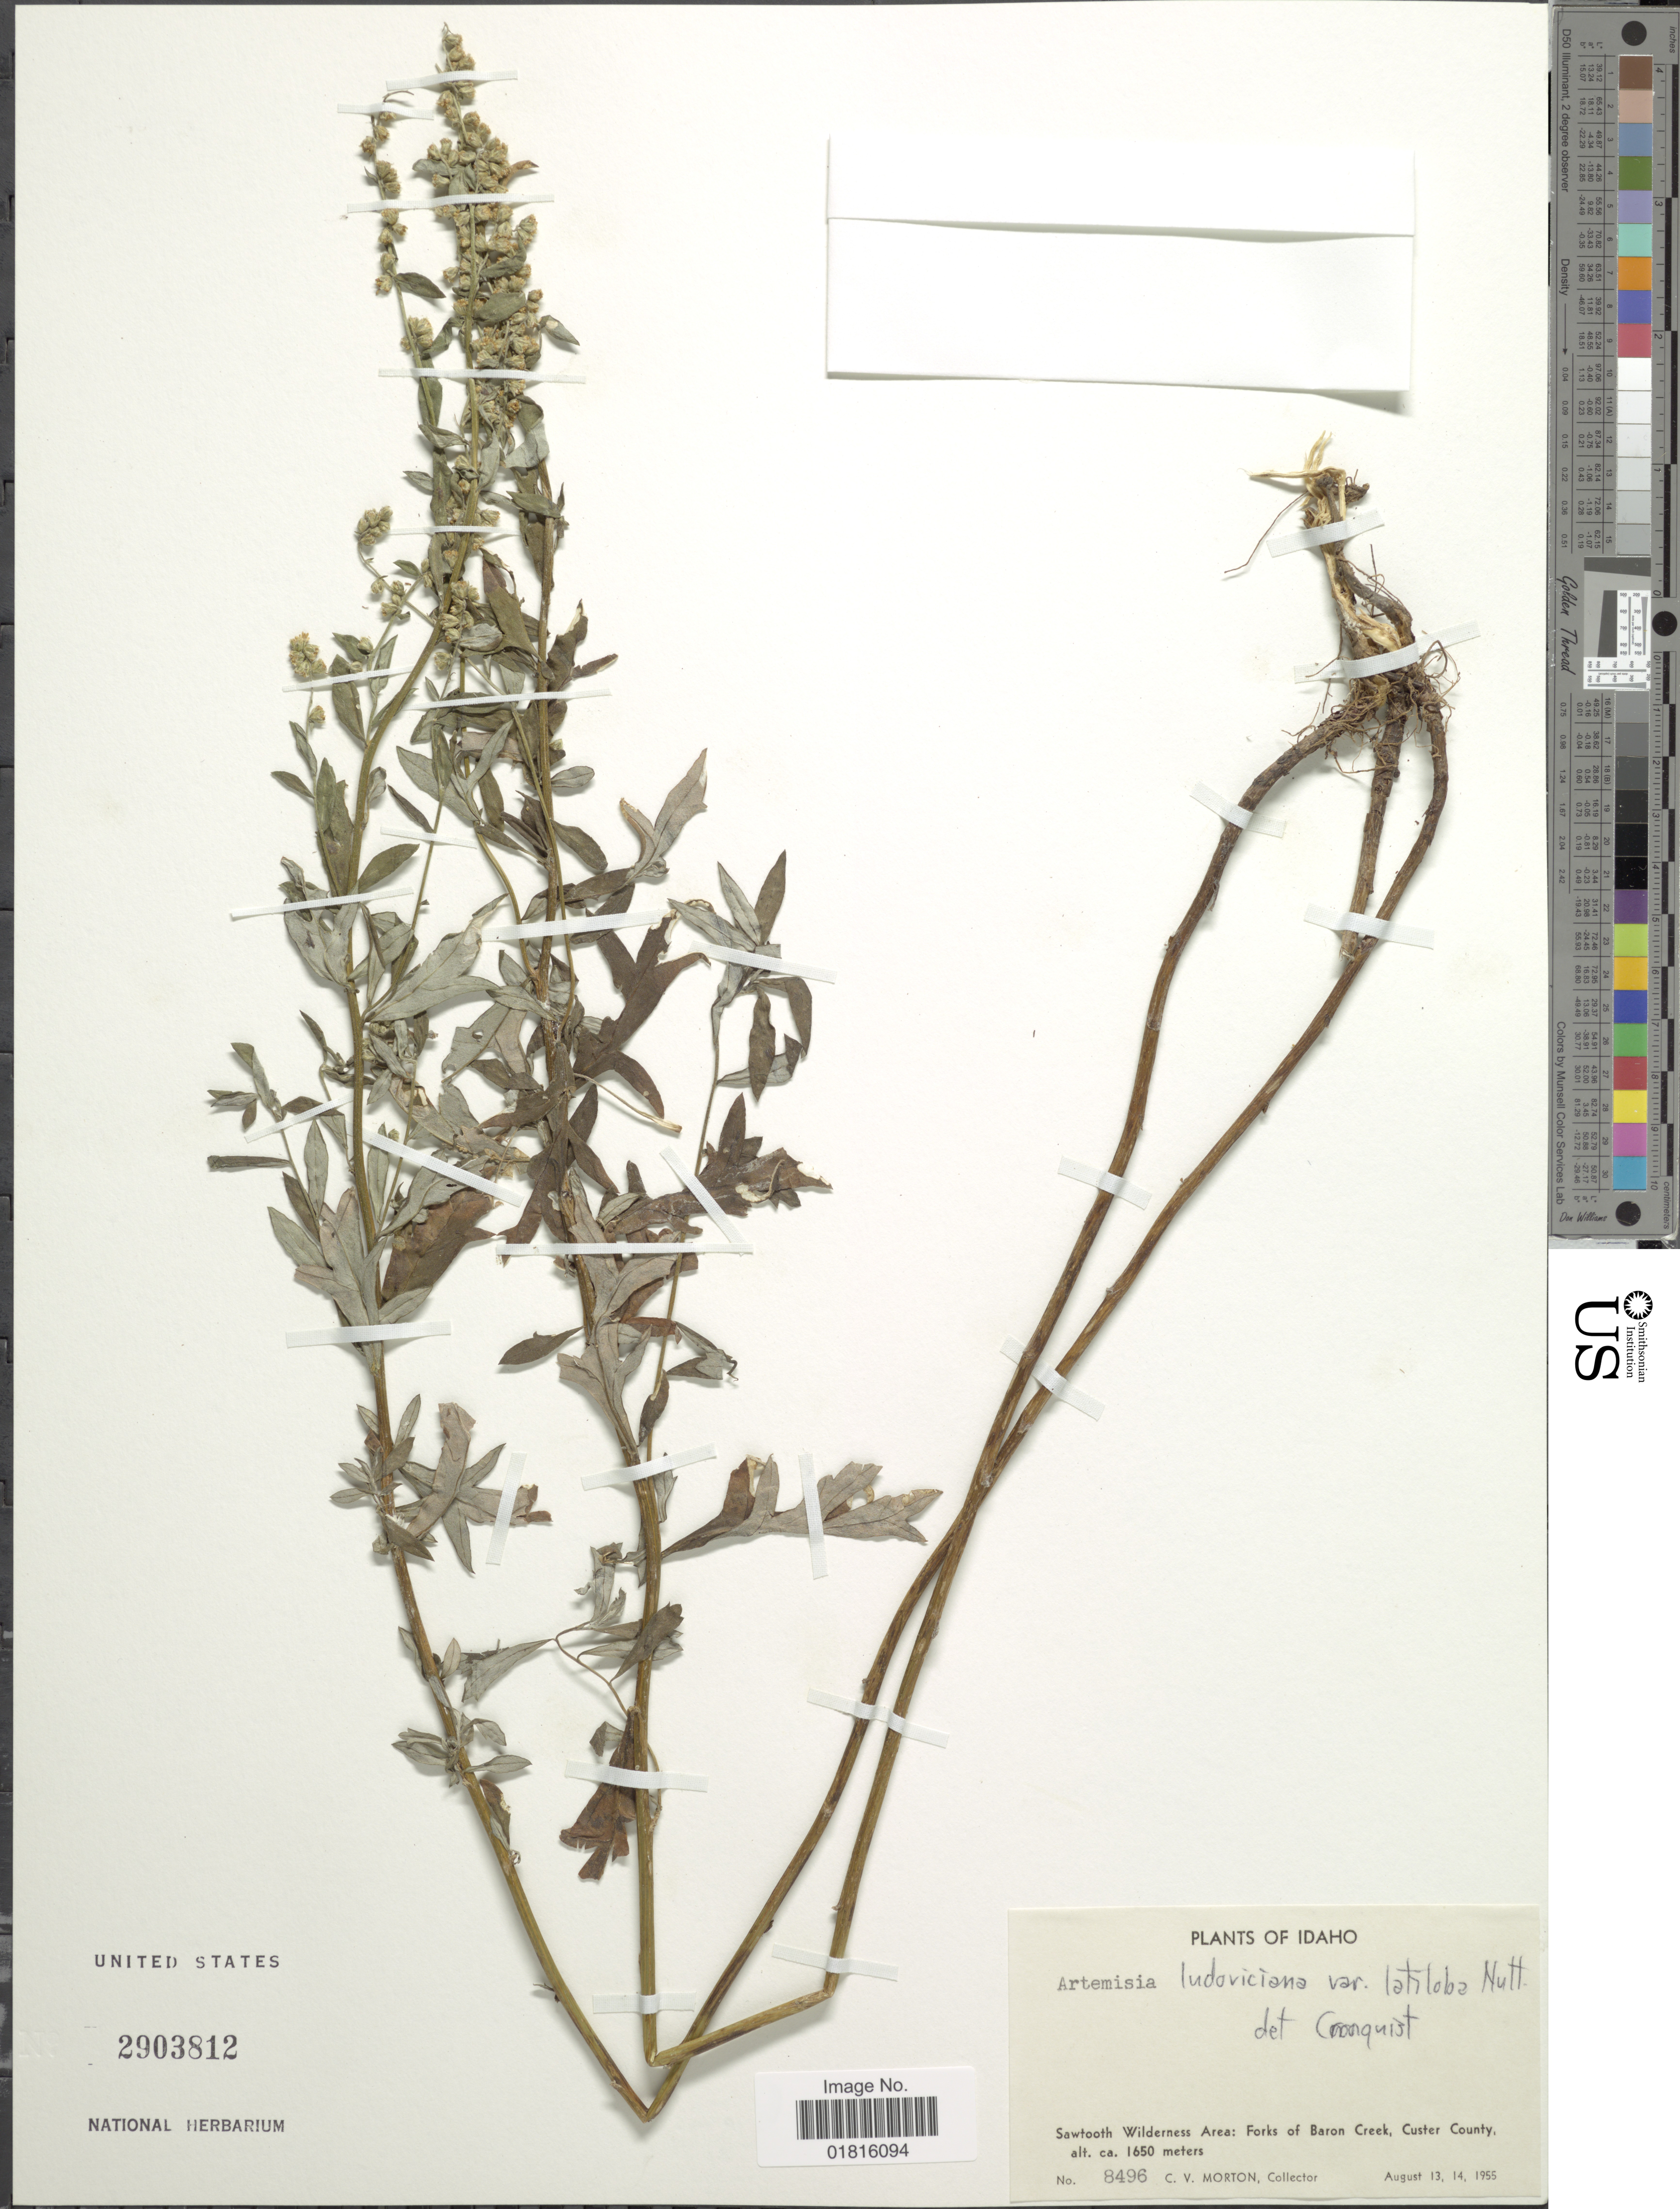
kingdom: Plantae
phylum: Tracheophyta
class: Magnoliopsida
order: Asterales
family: Asteraceae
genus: Artemisia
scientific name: Artemisia ludoviciana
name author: Nutt.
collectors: C. V. Morton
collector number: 8496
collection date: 1955-08-13/1955-08-14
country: United States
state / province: Idaho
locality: Sawtooth Wilderness Area: Forks of Baron Creek, Custer County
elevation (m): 1650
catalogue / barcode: US 2903812